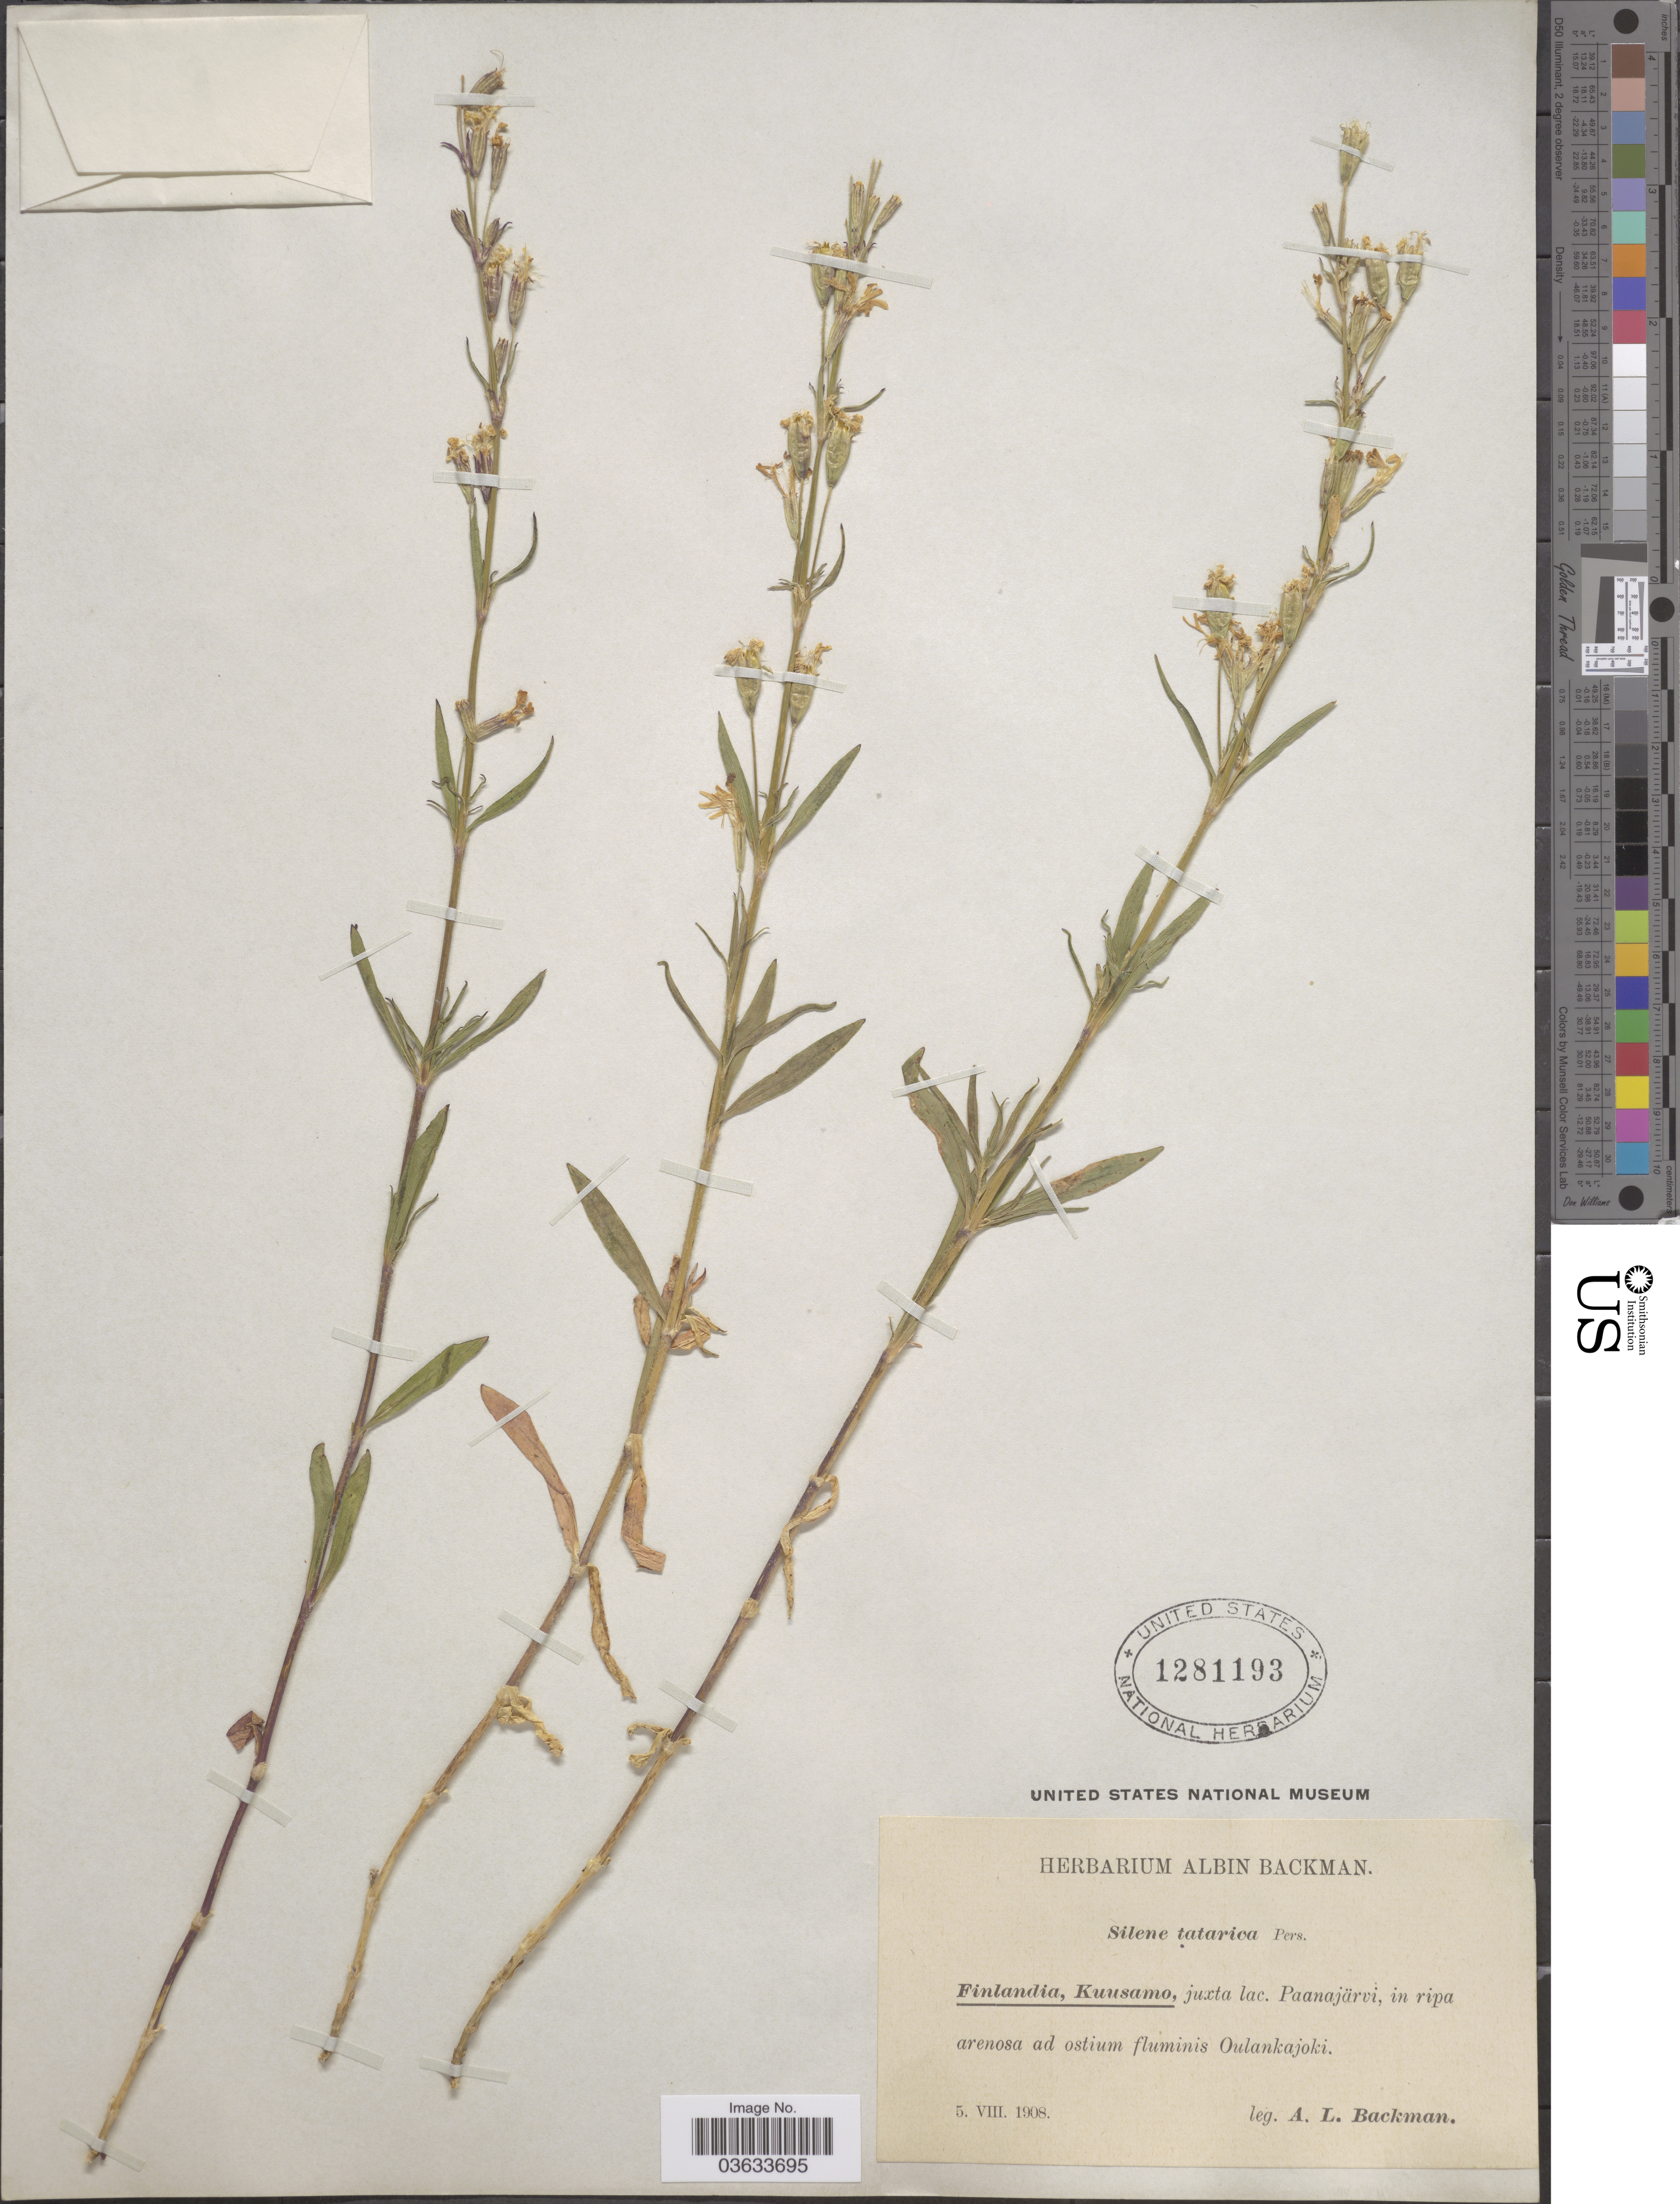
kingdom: Plantae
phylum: Tracheophyta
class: Magnoliopsida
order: Caryophyllales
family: Caryophyllaceae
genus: Silene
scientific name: Silene tatarica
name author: (L.) Pers.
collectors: A. Backman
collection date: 1908-08-05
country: Finland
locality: Finlandia, Kuusamo, juxta lac. Paanajärvi, in ripa arenosa ad ostium fluminis Oulankajoki.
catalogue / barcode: US 1281193